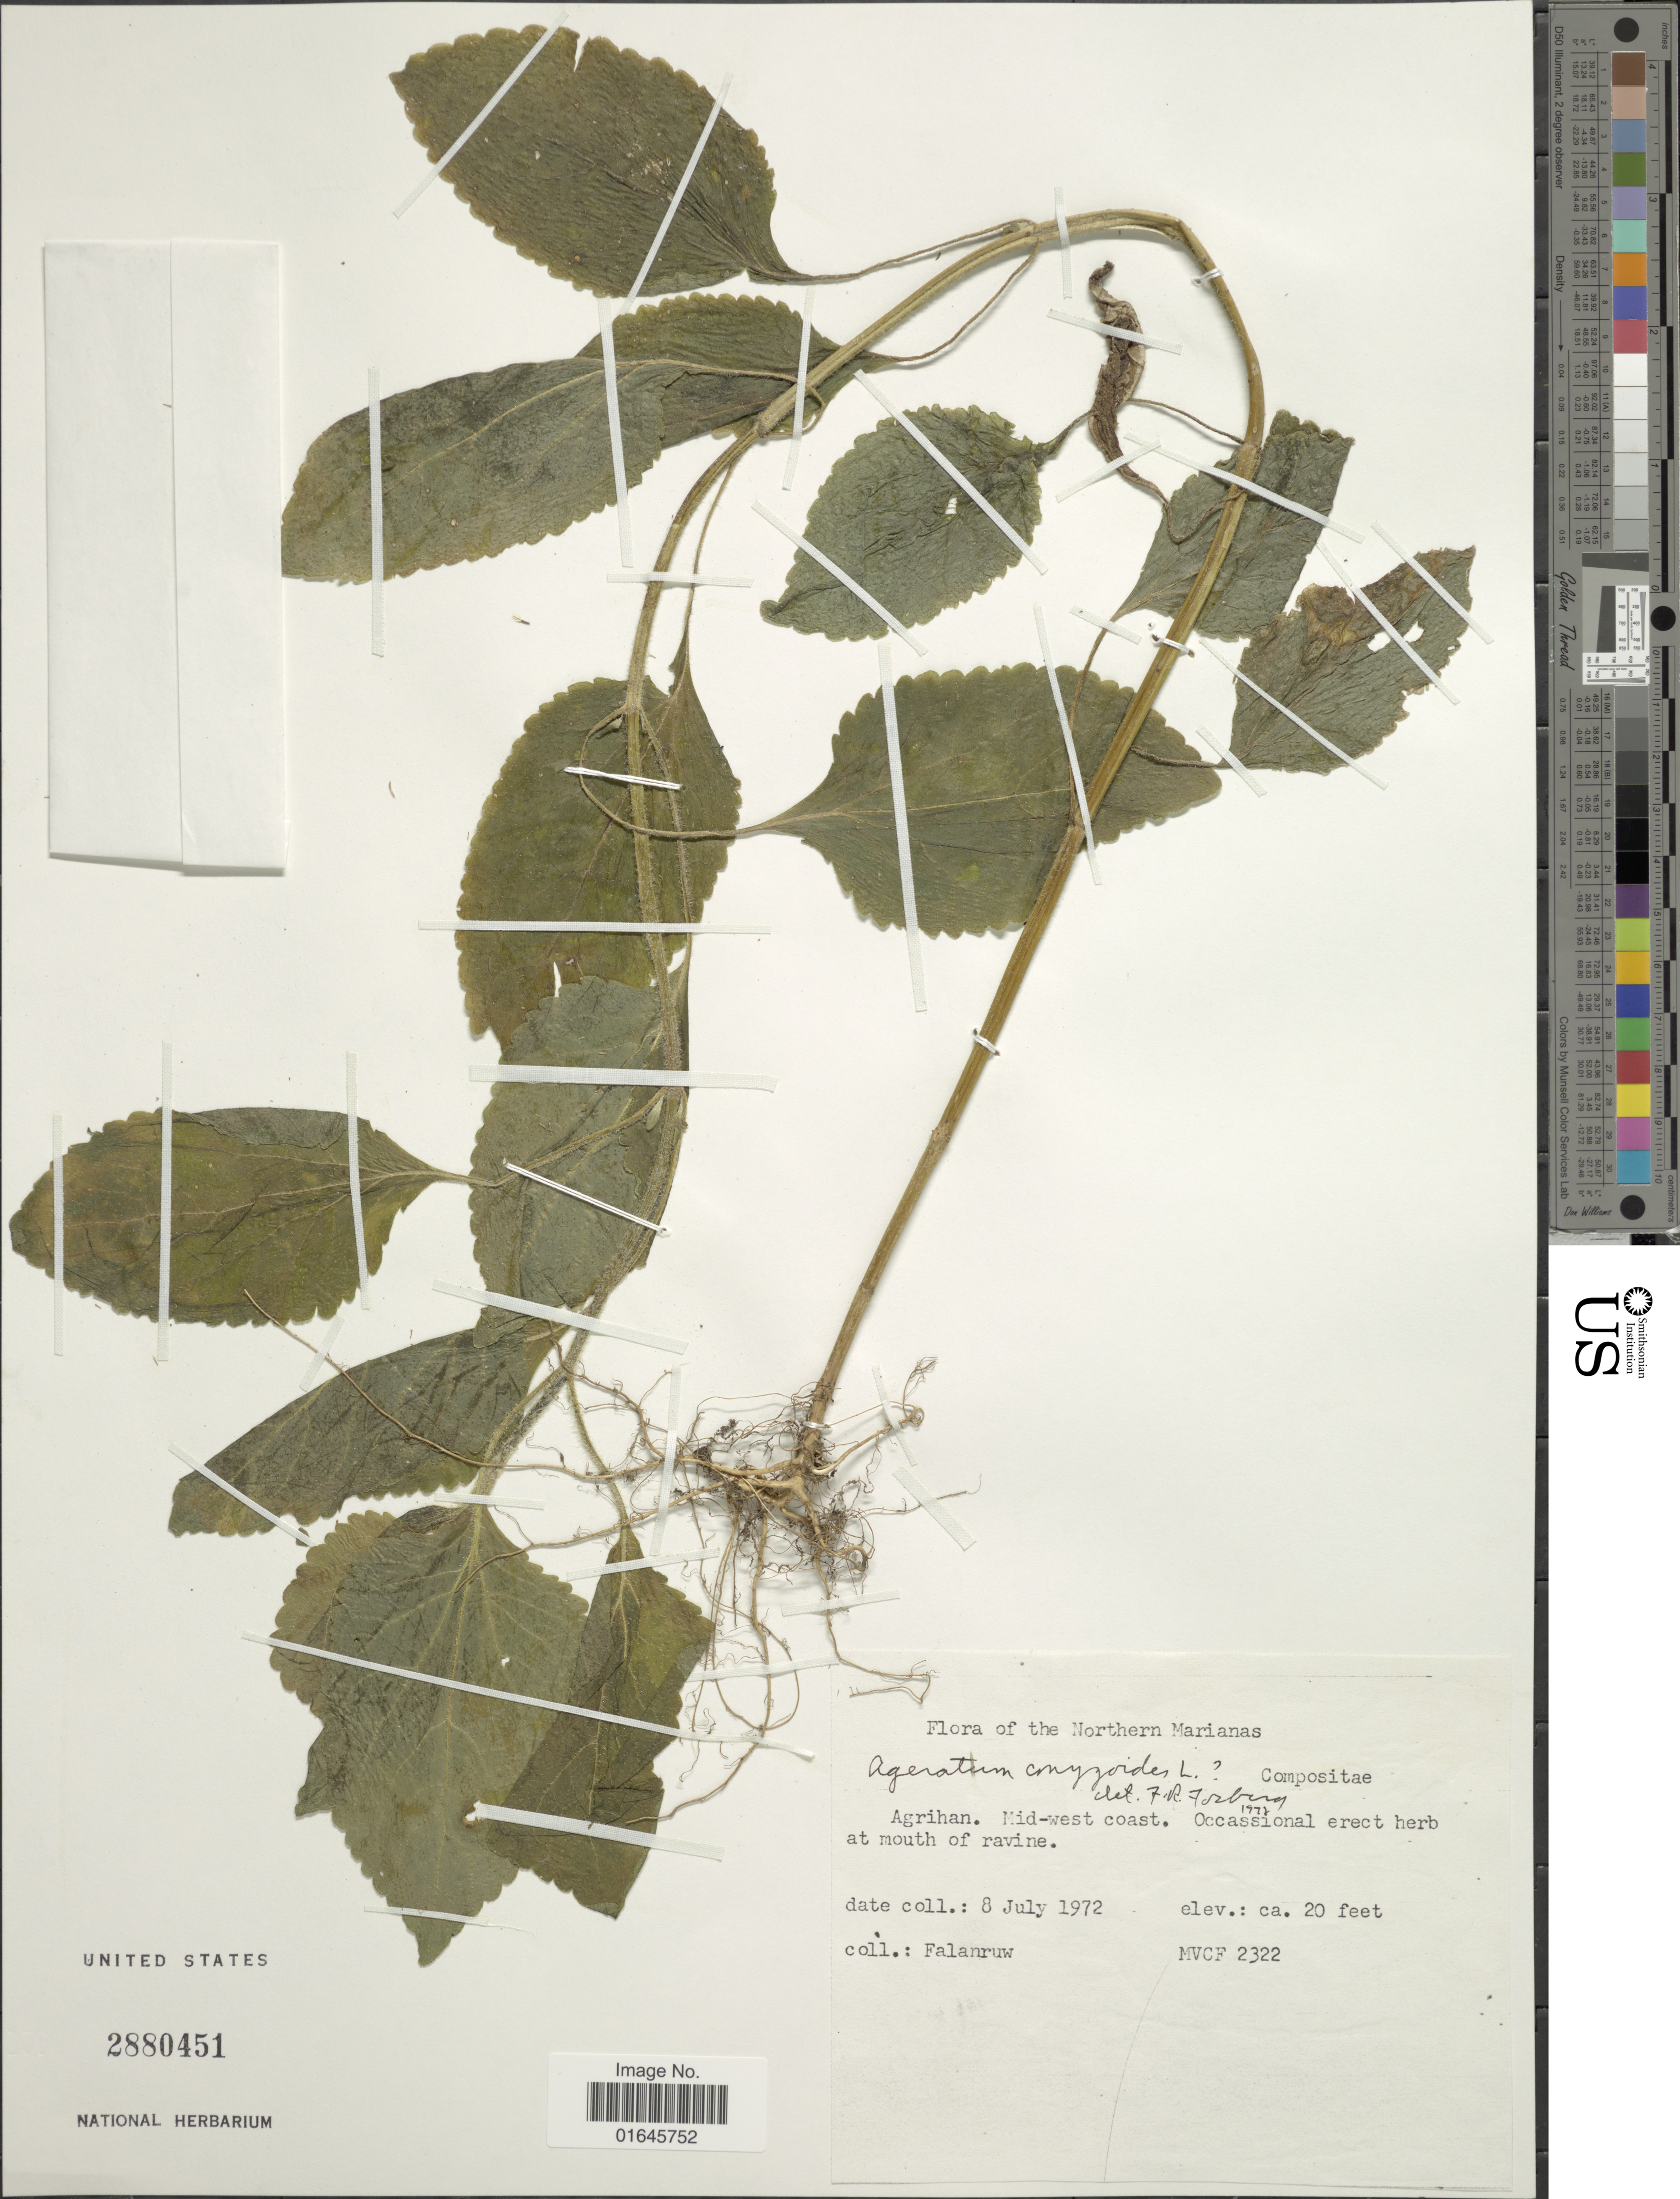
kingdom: Plantae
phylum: Tracheophyta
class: Magnoliopsida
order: Asterales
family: Asteraceae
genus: Ageratum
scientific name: Ageratum conyzoides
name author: L.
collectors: Falanruw, --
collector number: MVCF 2322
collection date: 1972-07-08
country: Northern Mariana Islands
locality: Agrihan, Mid-west coast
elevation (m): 6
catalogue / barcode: US 2880451